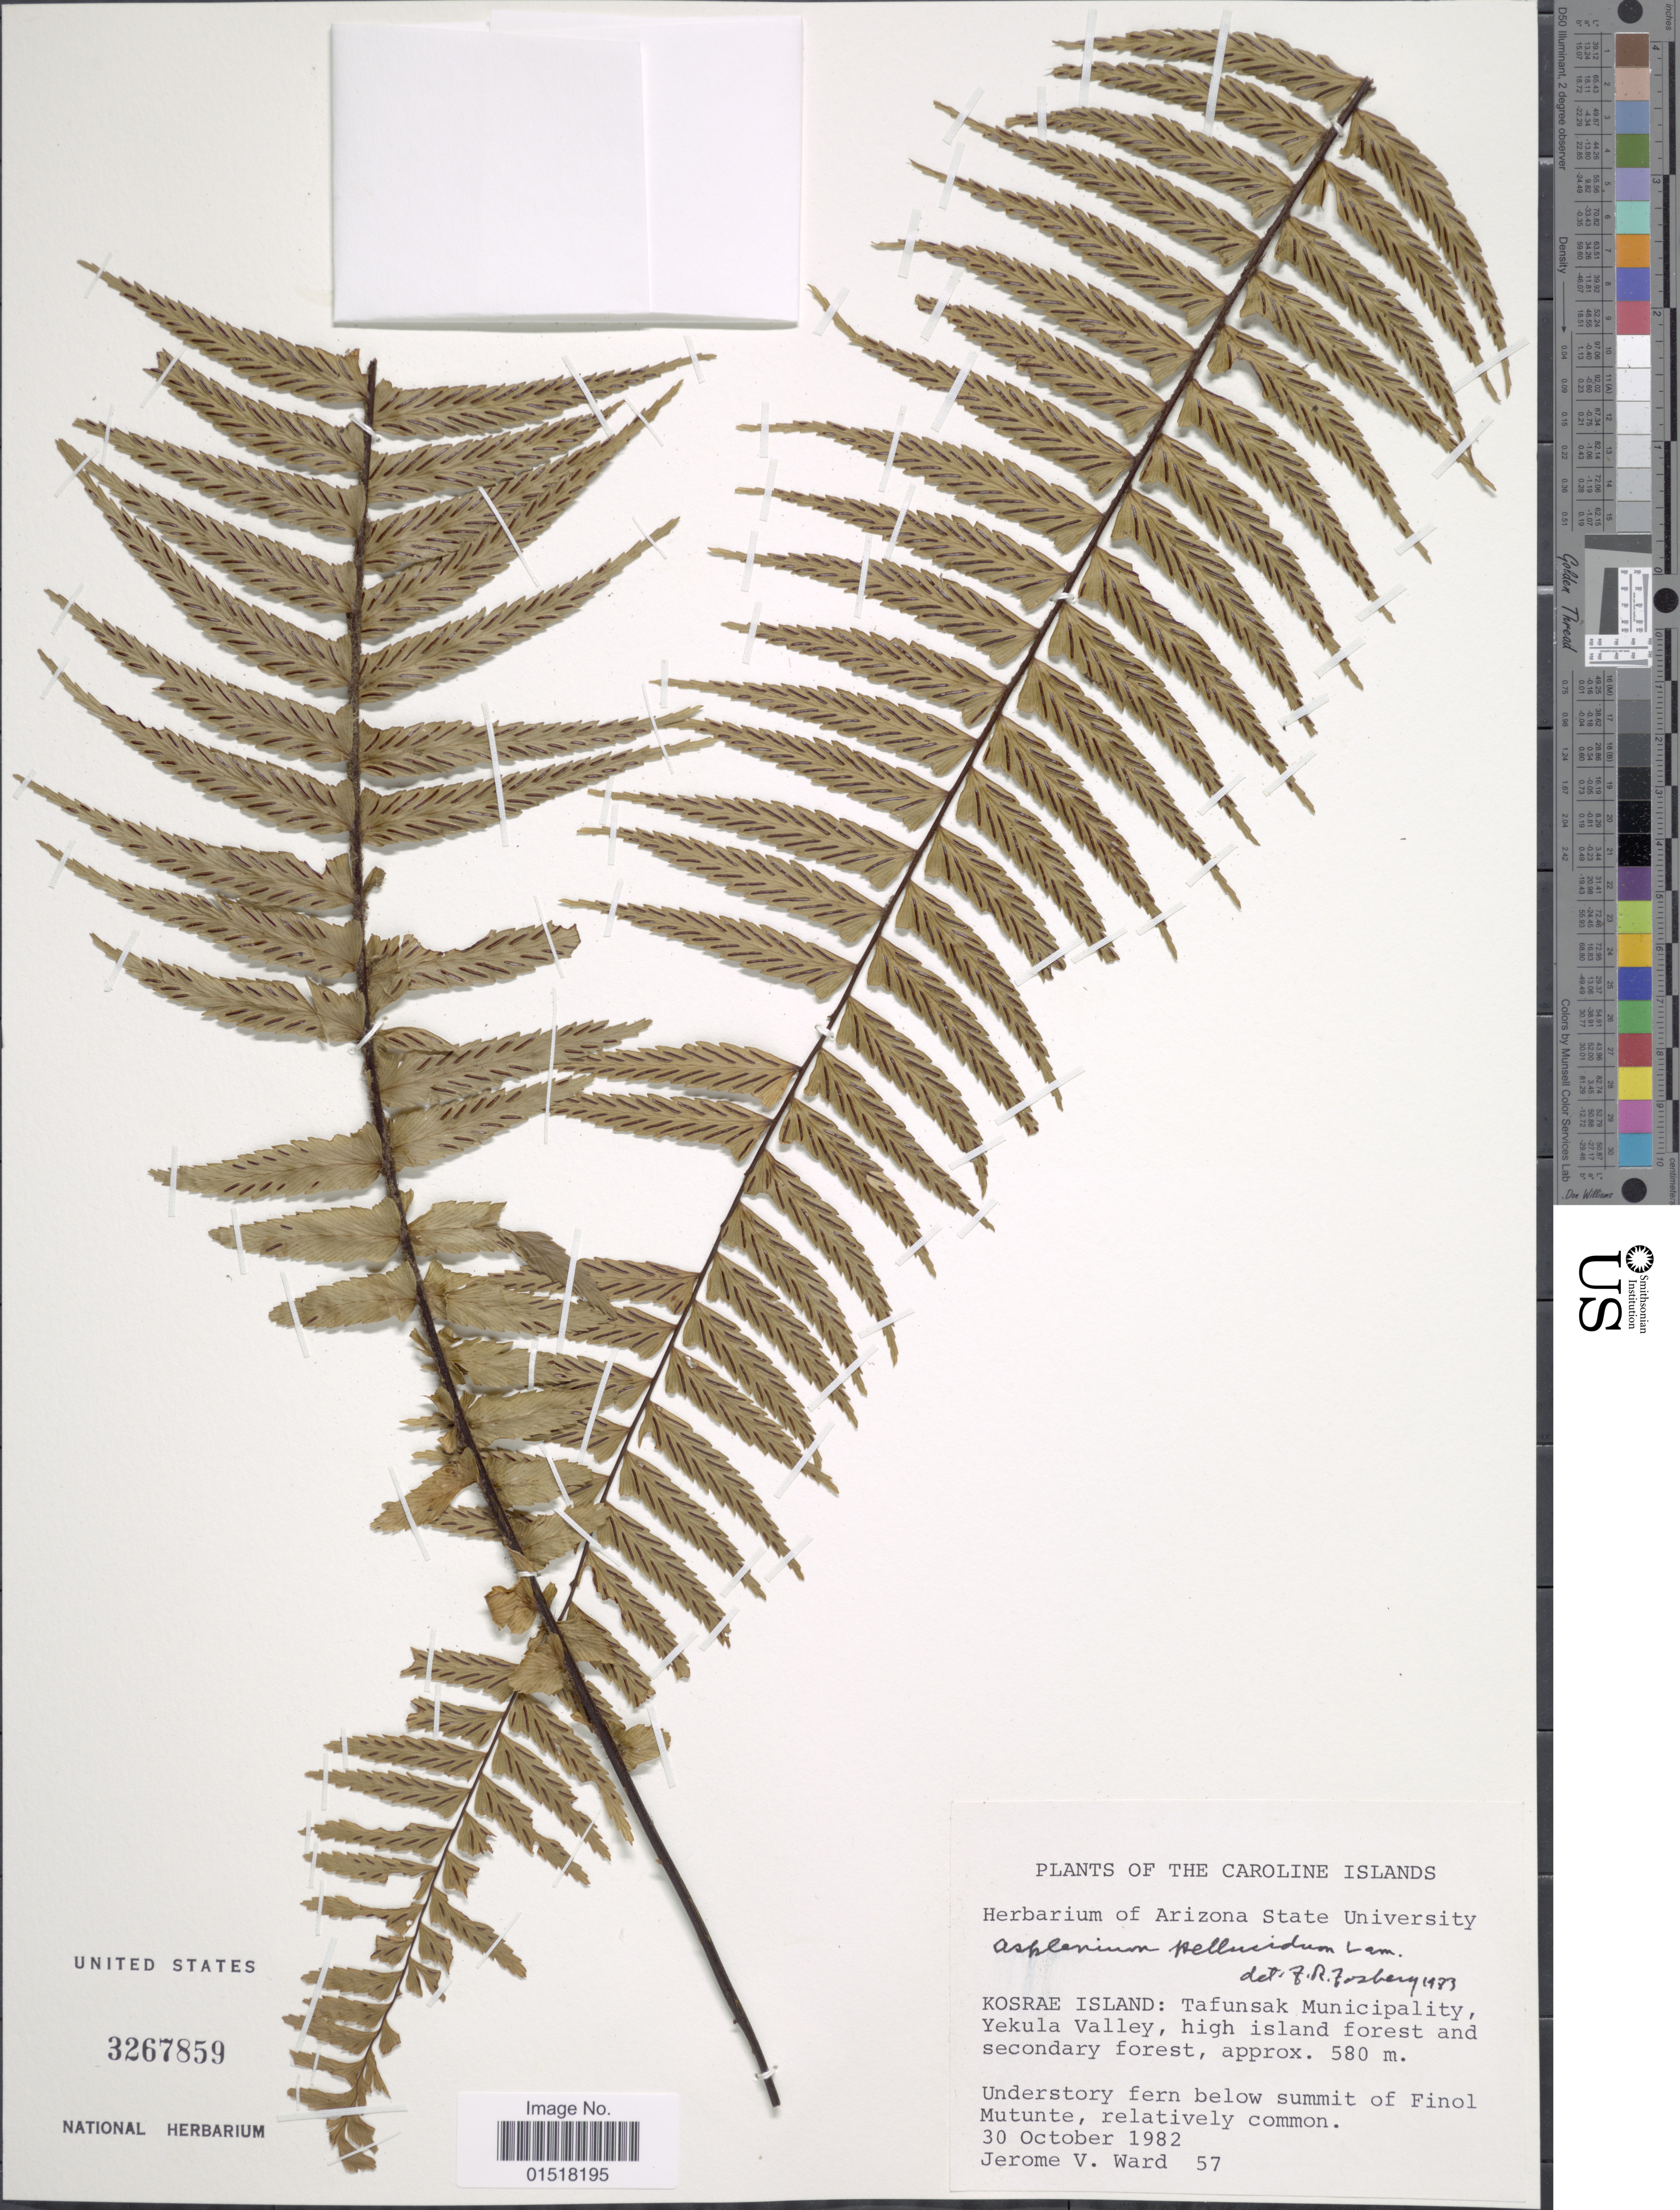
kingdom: Plantae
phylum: Tracheophyta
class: Polypodiopsida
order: Polypodiales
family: Aspleniaceae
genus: Asplenium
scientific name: Asplenium pellucidum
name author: Lam.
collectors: J. V. Ward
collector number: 57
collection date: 1982-10-30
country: Micronesia, Federated States of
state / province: Kosrae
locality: Caroline Islands. Kosrae Island: Tafunsak Municipality, Yekula Valley, high island forest and secondary forest.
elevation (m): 580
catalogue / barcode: US 3267859